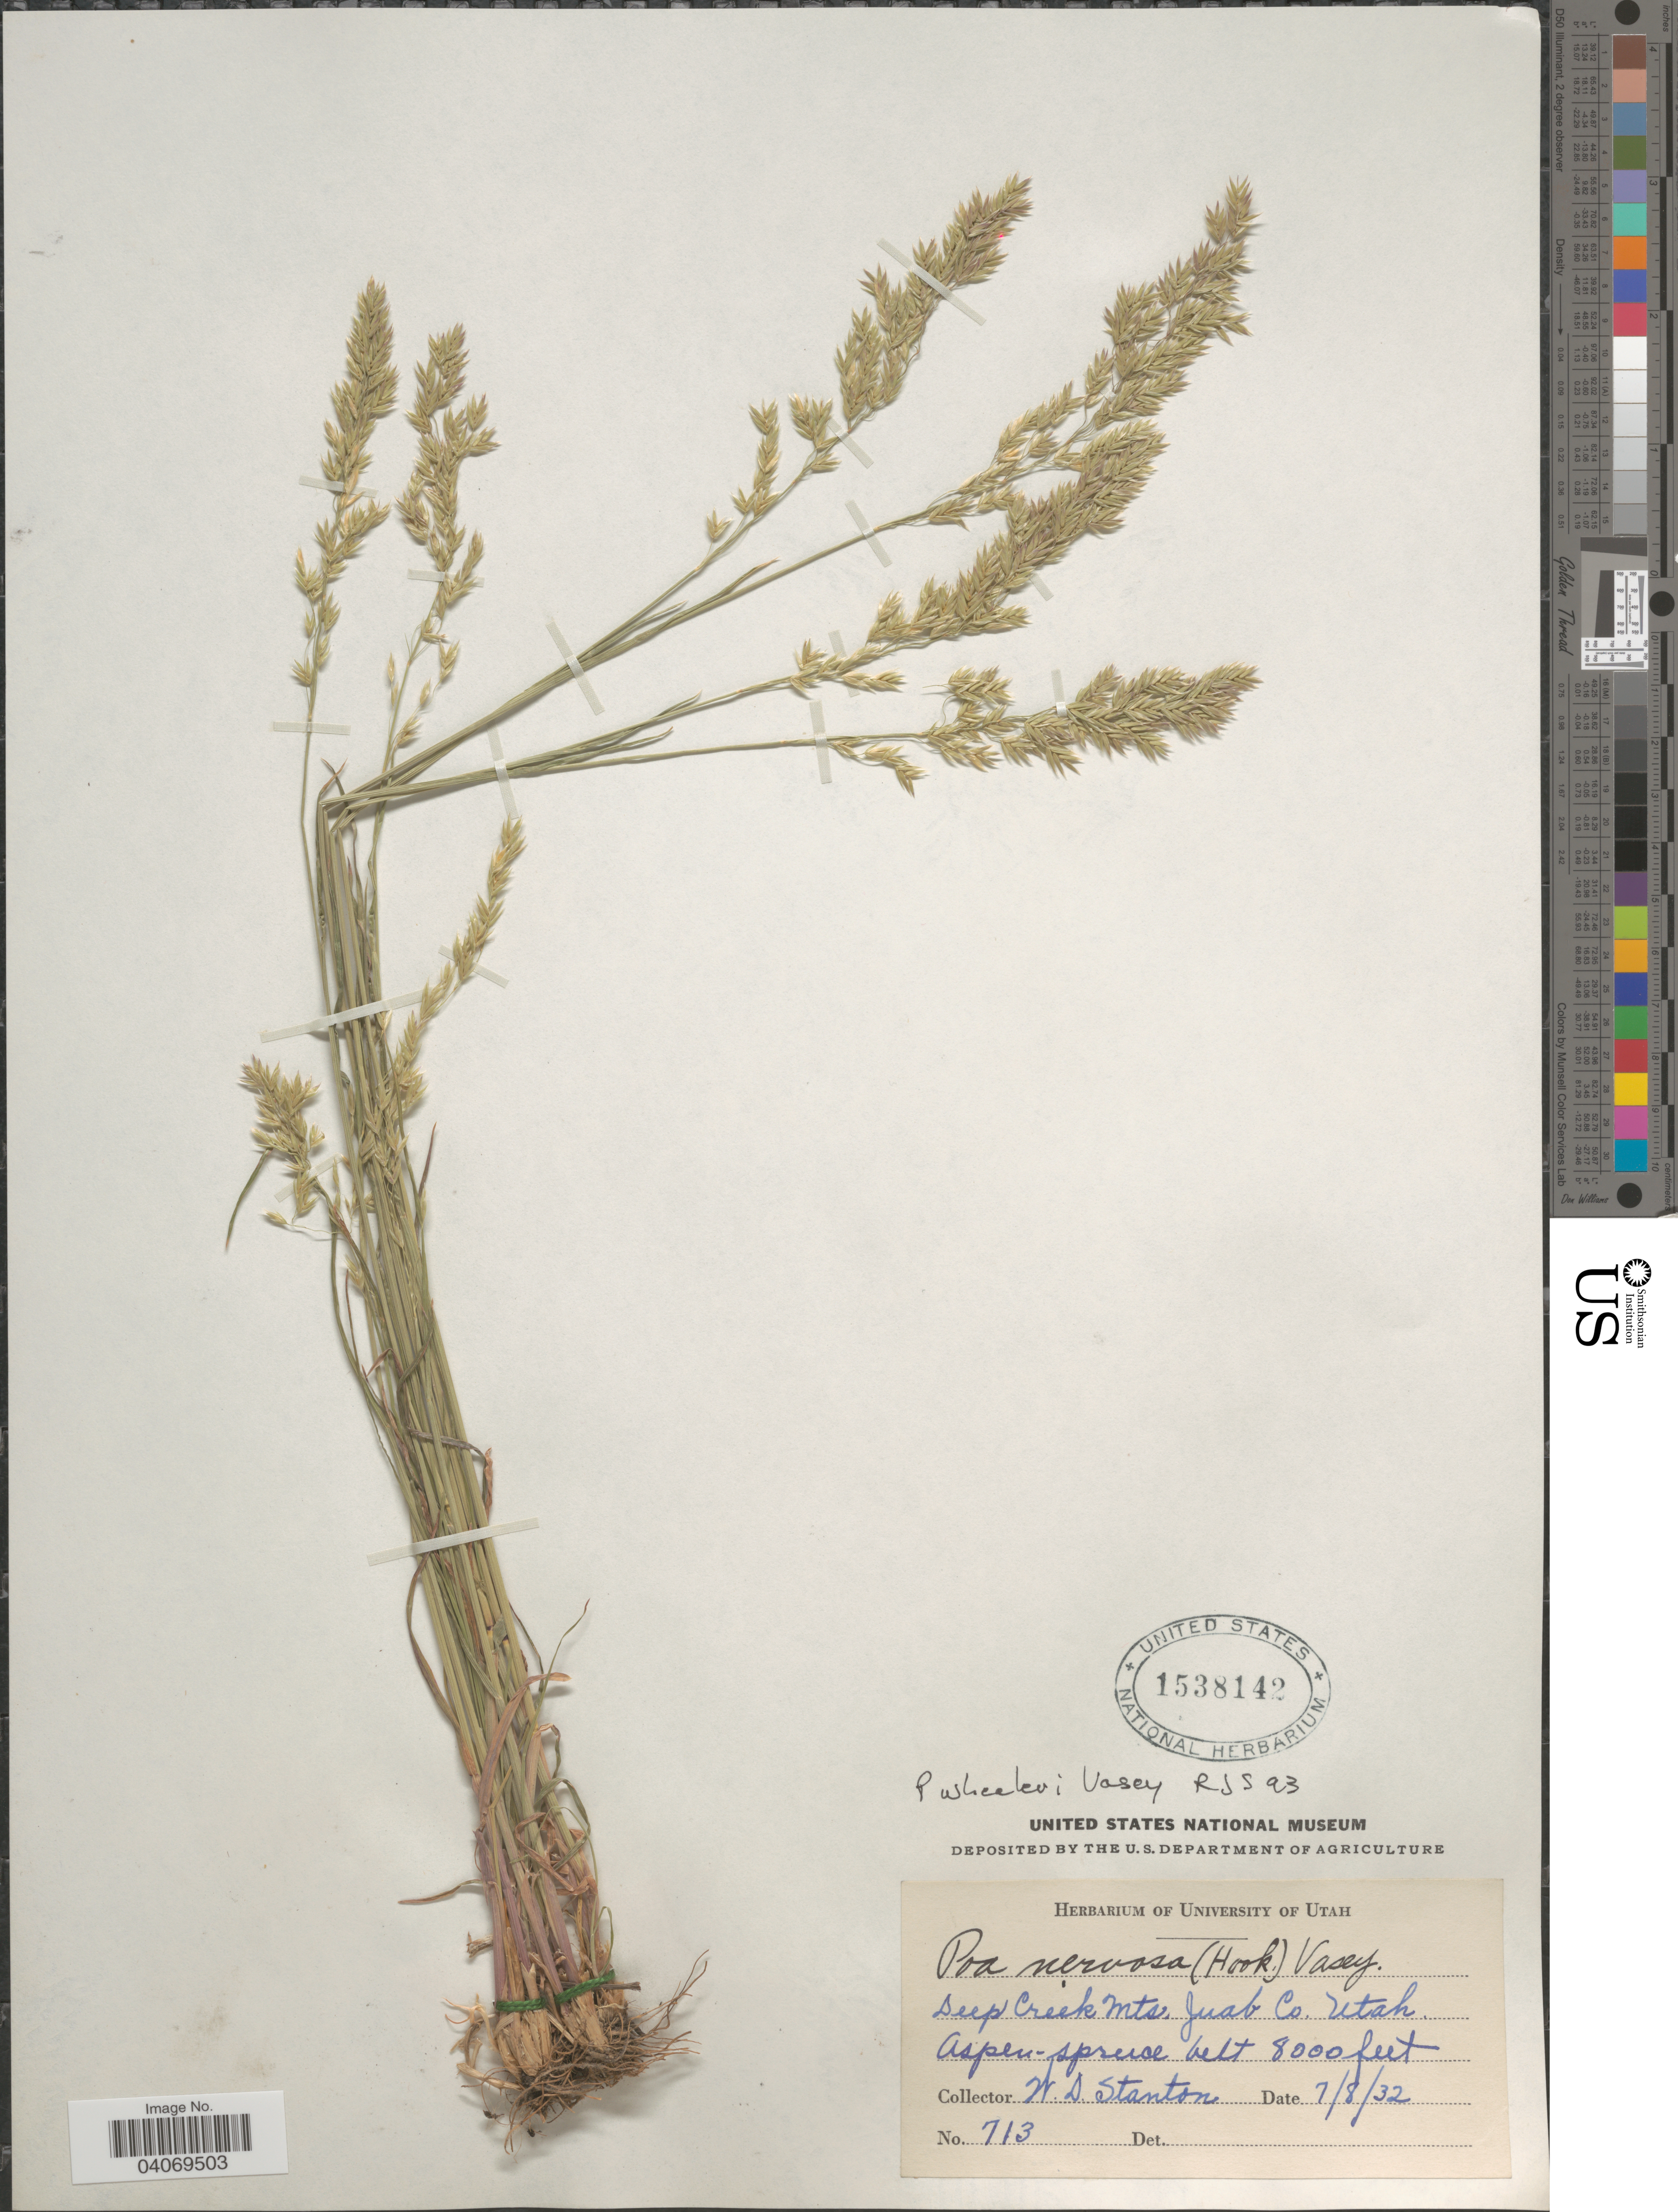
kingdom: Plantae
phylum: Tracheophyta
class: Liliopsida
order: Poales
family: Poaceae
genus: Poa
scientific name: Poa wheeleri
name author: Vasey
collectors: W. Stanton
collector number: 713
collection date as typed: Transcribed d/m/y: 8/7/32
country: United States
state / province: Utah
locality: Deep Creek Mts. Juab Co. Aspen-spruce belt.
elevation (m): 2438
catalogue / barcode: US 1538142